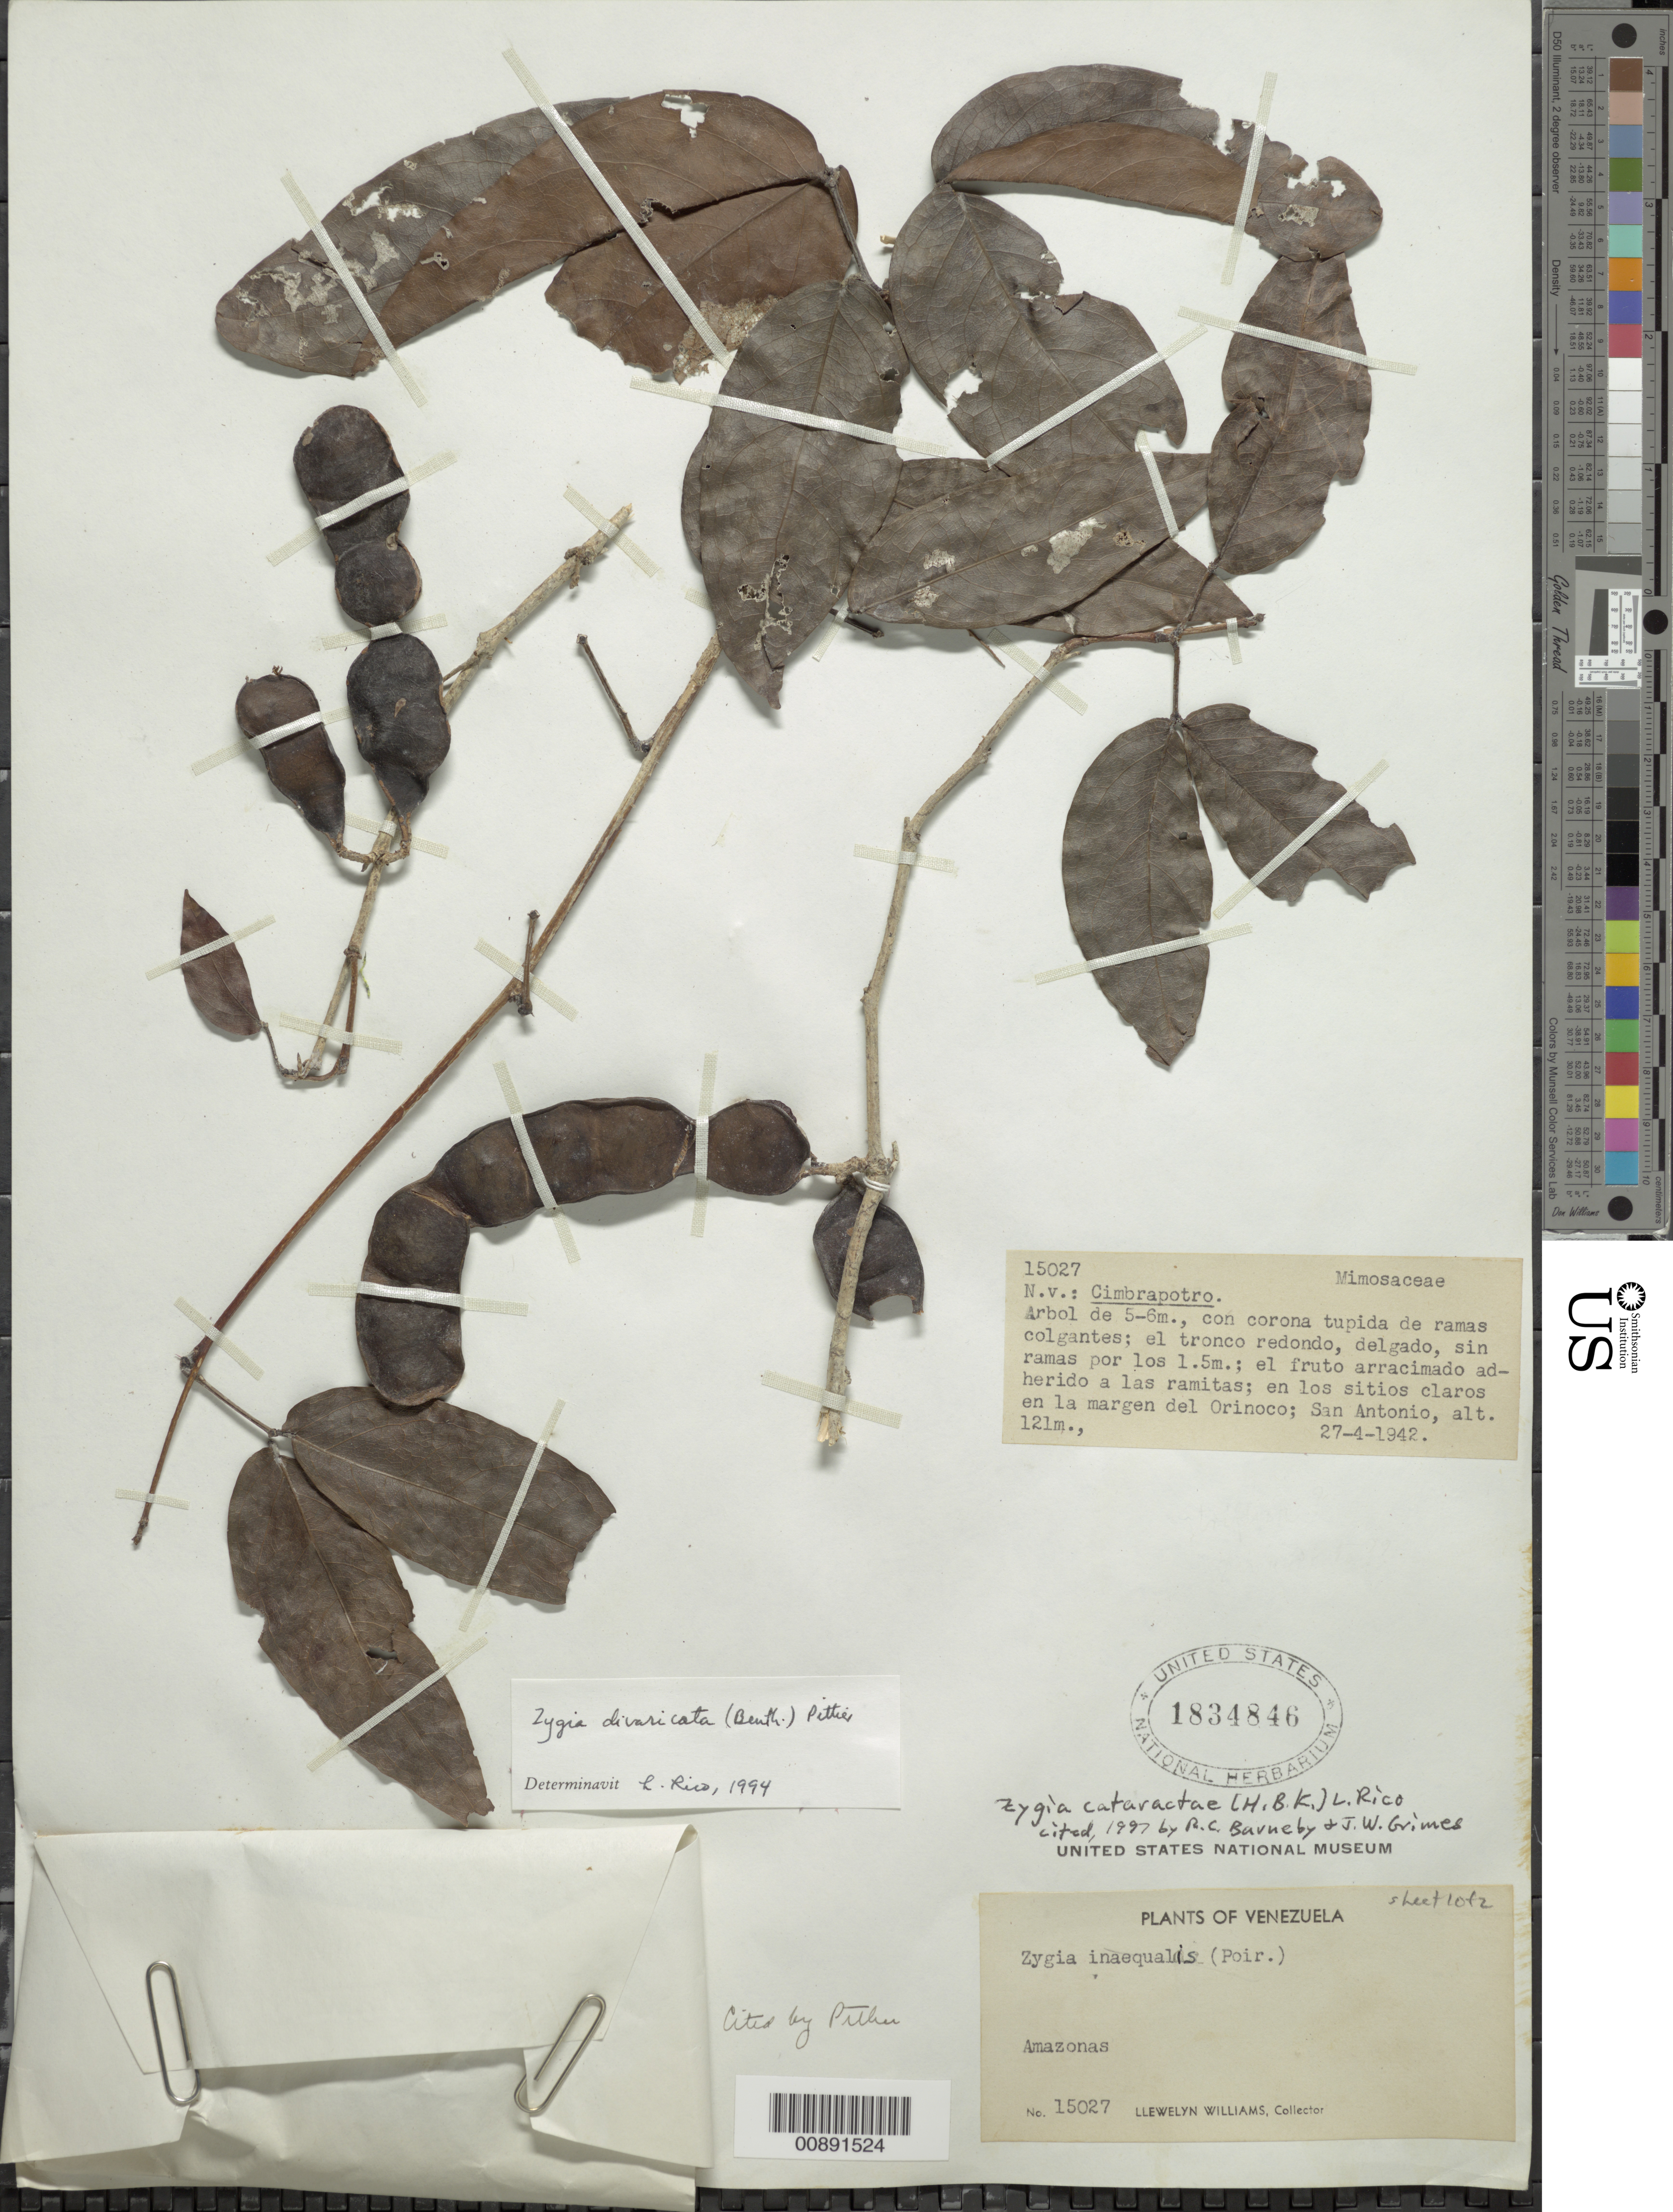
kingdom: Plantae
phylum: Tracheophyta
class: Magnoliopsida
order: Fabales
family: Fabaceae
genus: Zygia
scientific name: Zygia cataractae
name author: (Kunth) L. Rico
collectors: Ll. Williams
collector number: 15027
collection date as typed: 27-Apr-42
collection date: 1942-04-27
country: Venezuela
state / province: Amazonas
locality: San Antonio, Río Orinoco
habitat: Sitios claros en la margen del rio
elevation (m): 121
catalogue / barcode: US 1834846